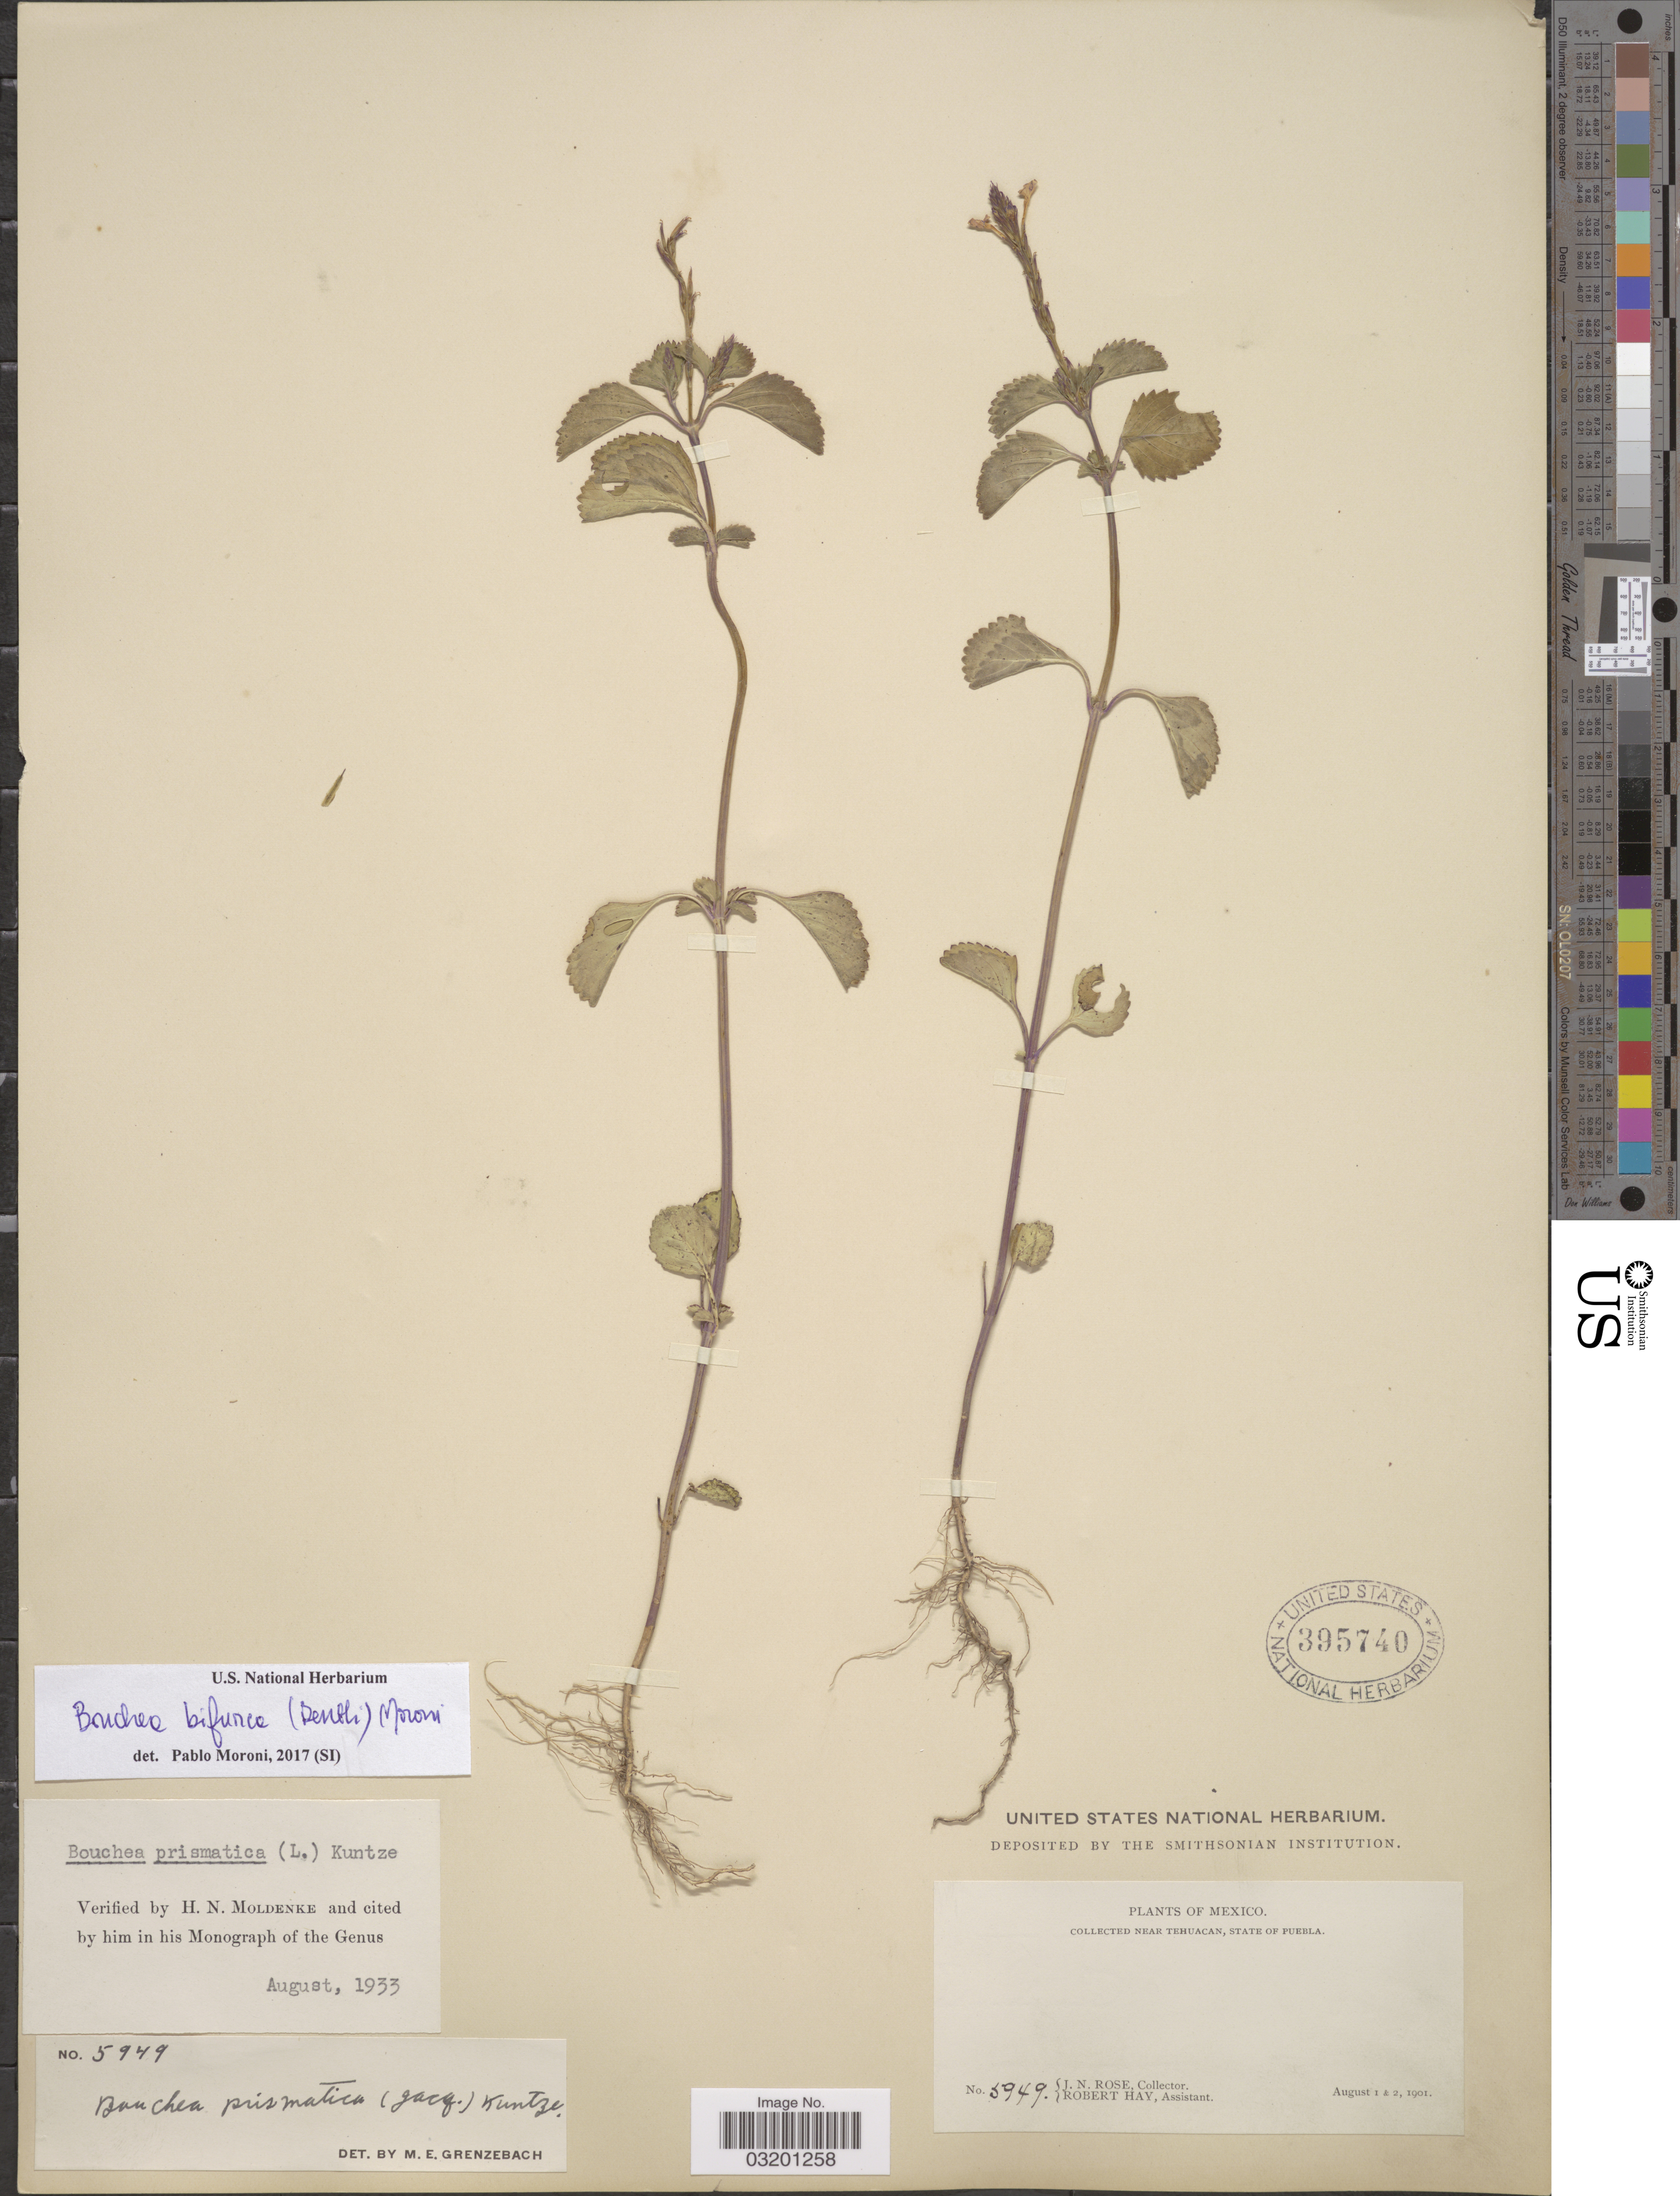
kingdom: Plantae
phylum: Tracheophyta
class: Magnoliopsida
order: Lamiales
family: Verbenaceae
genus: Bouchea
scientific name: Bouchea bifurca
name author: (Benth.) P. Moroni & N. O'Leary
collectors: J. N. Rose & R. H. Hay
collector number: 5949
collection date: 1901-08-01/1901-08-02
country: Mexico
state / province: Puebla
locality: Near Tehuacan.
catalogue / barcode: US 395740